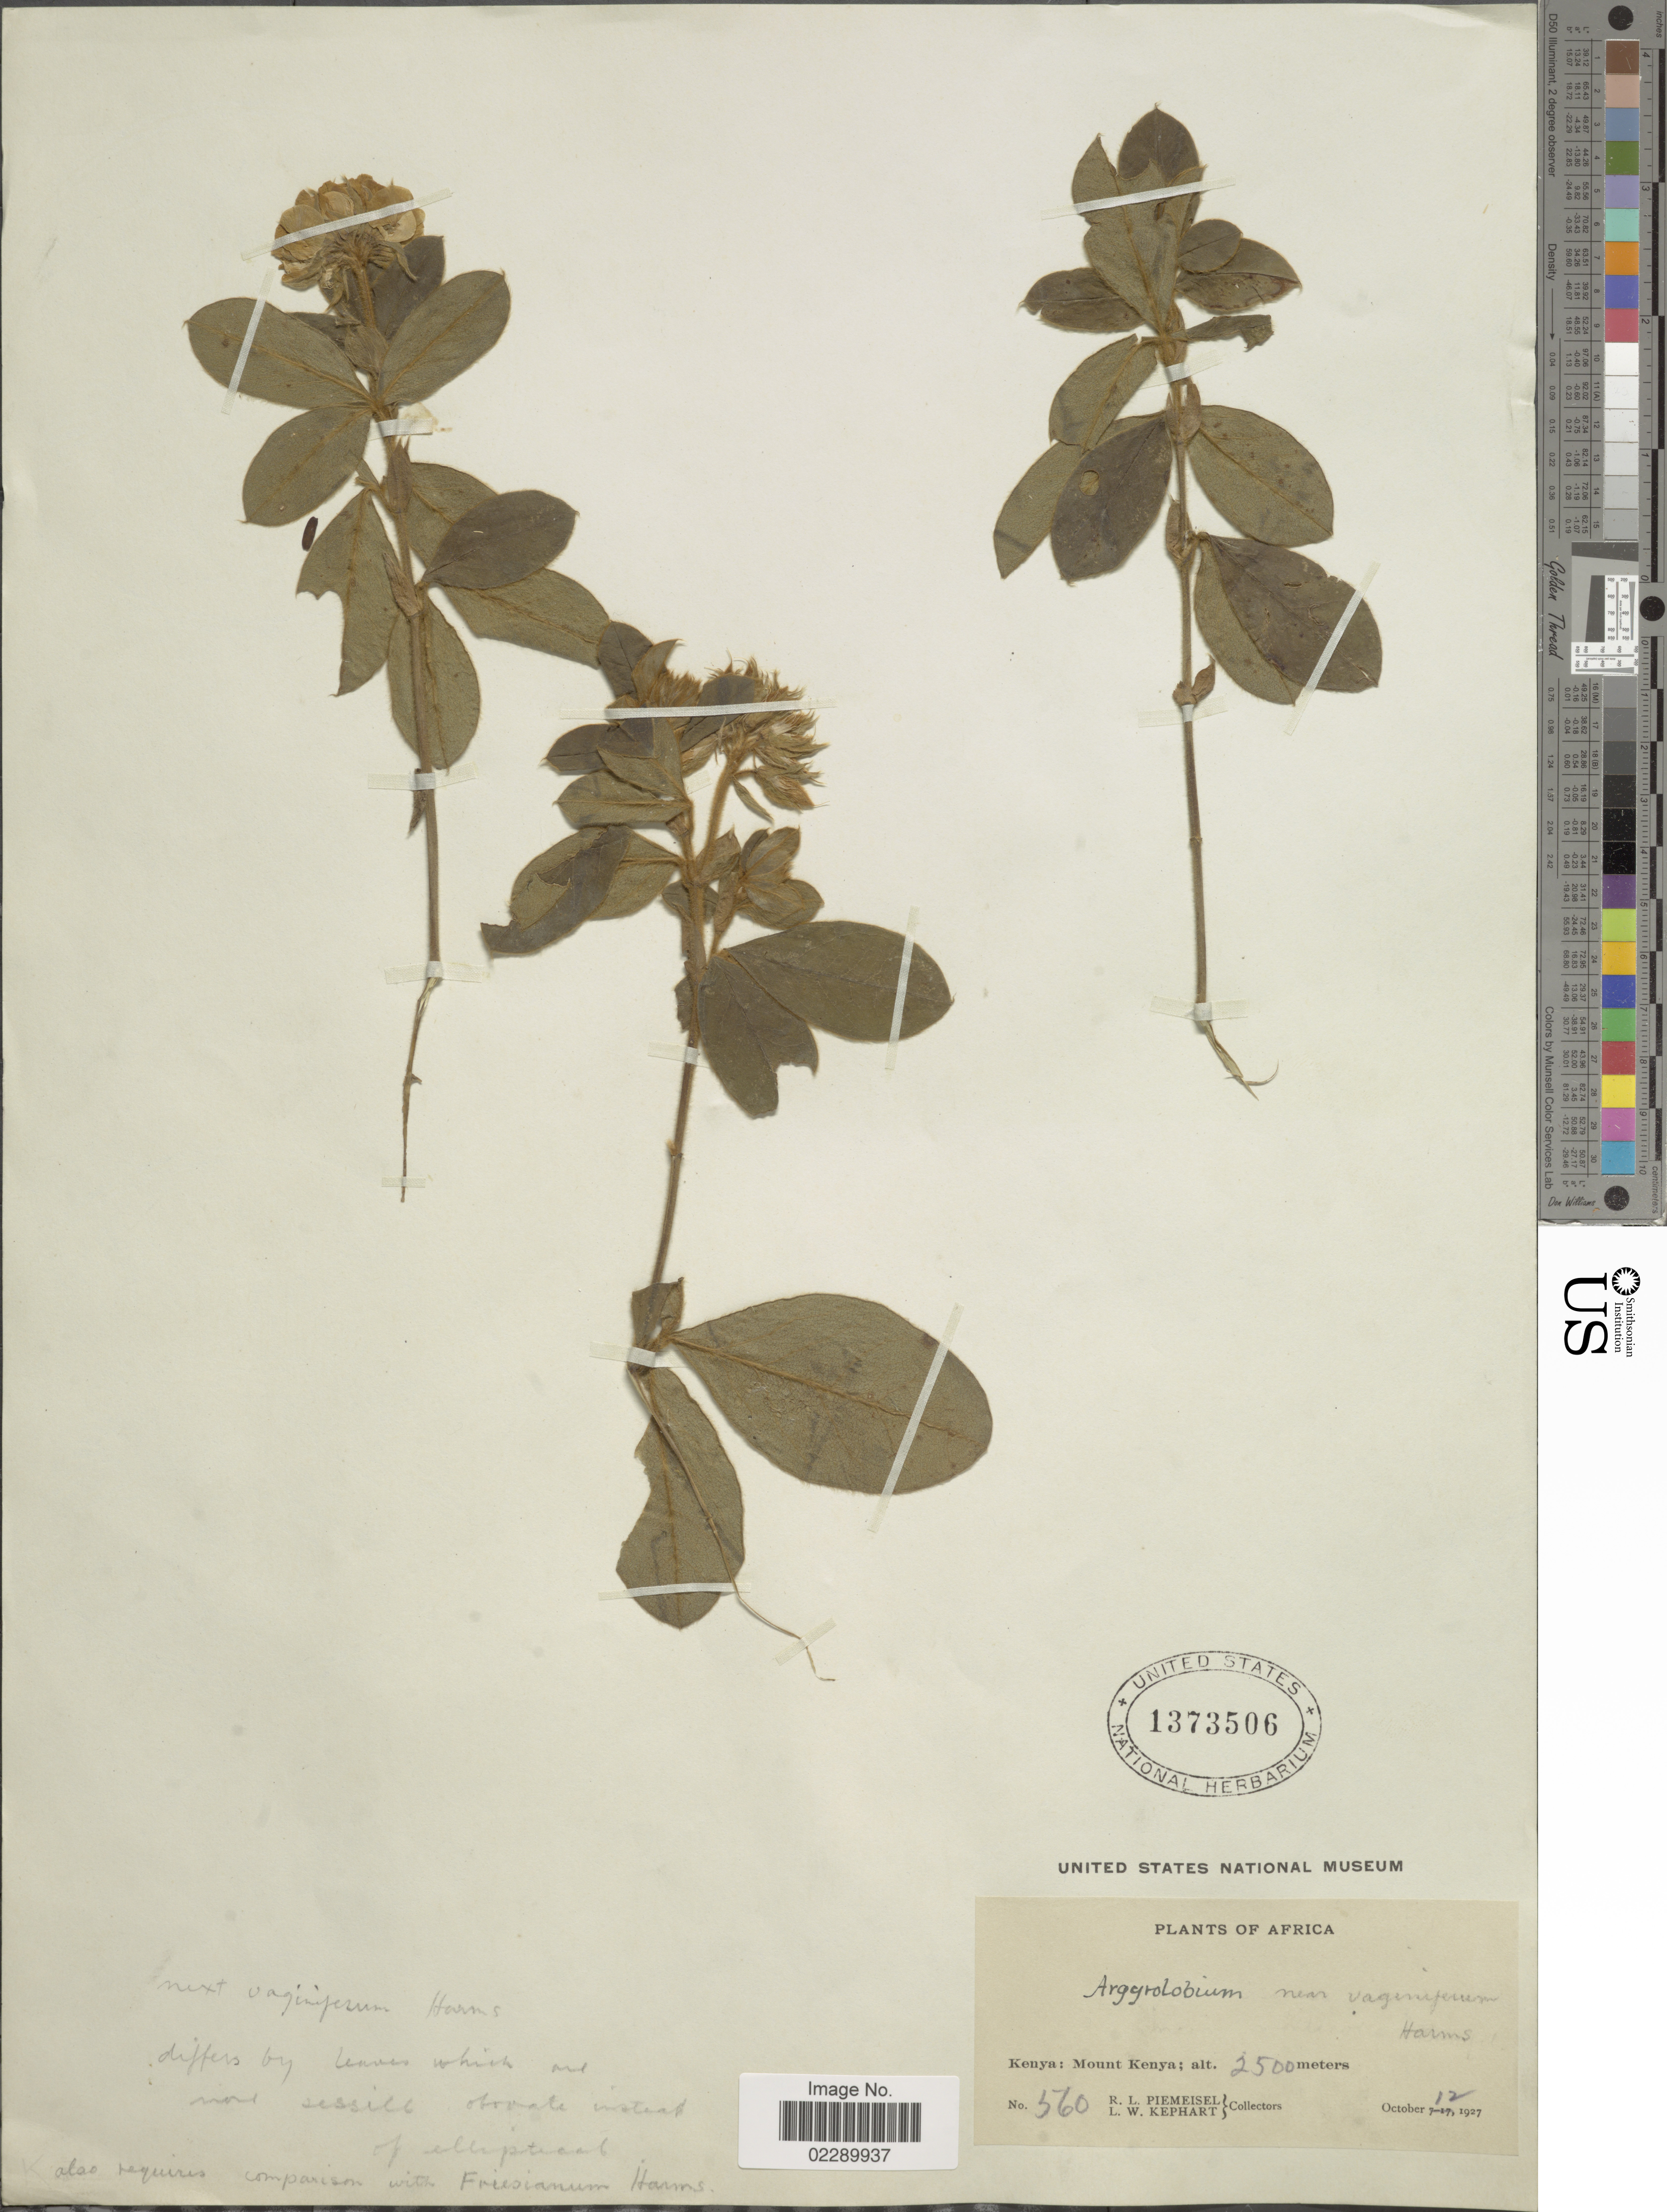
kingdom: Plantae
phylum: Tracheophyta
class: Magnoliopsida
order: Fabales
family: Fabaceae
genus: Argyrolobium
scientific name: Argyrolobium vaginiferum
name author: Harms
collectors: R. L. Piemeisel & L. W. Kephart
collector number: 560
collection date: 1927-10-12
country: Kenya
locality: Kenya: Mount Kenya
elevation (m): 2500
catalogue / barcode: US 1373506